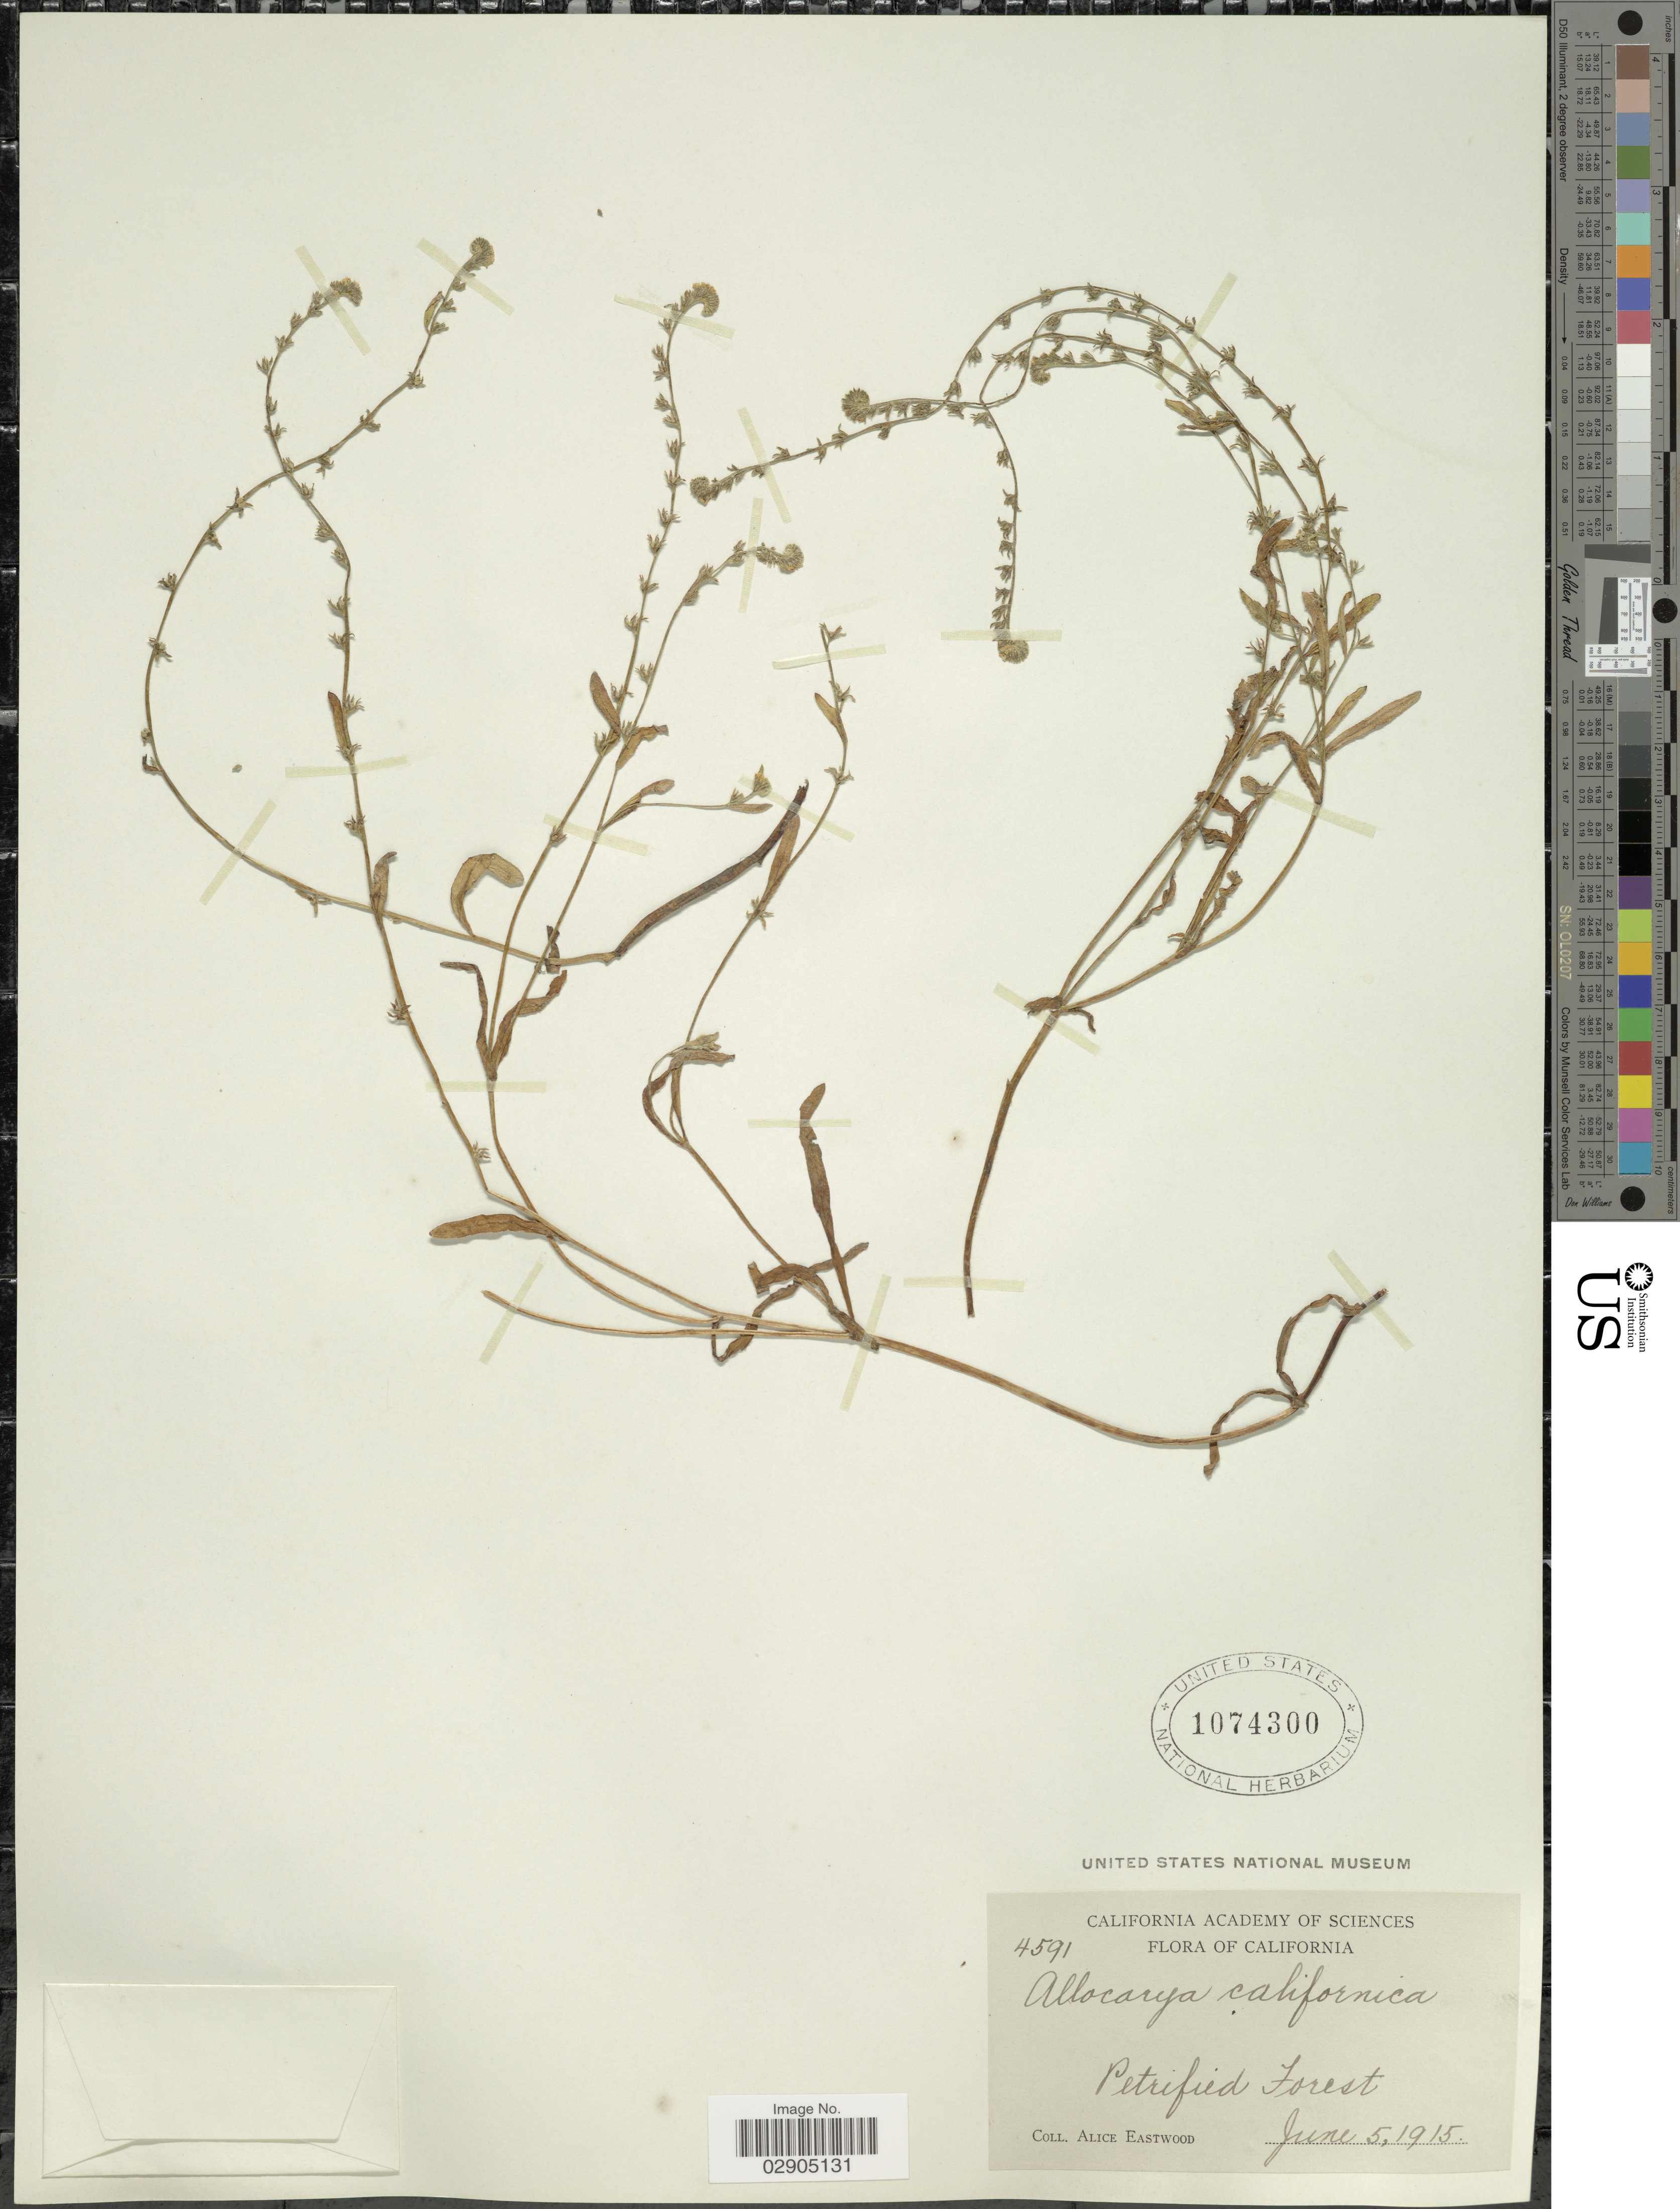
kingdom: Plantae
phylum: Tracheophyta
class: Magnoliopsida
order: Boraginales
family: Boraginaceae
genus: Allocarya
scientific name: Allocarya californica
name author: (Fisch. & C.A. Mey.) Greene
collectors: A. Eastwood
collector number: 4591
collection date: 1915-06-05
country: United States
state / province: California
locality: Petrified Forest.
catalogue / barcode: US 1074300